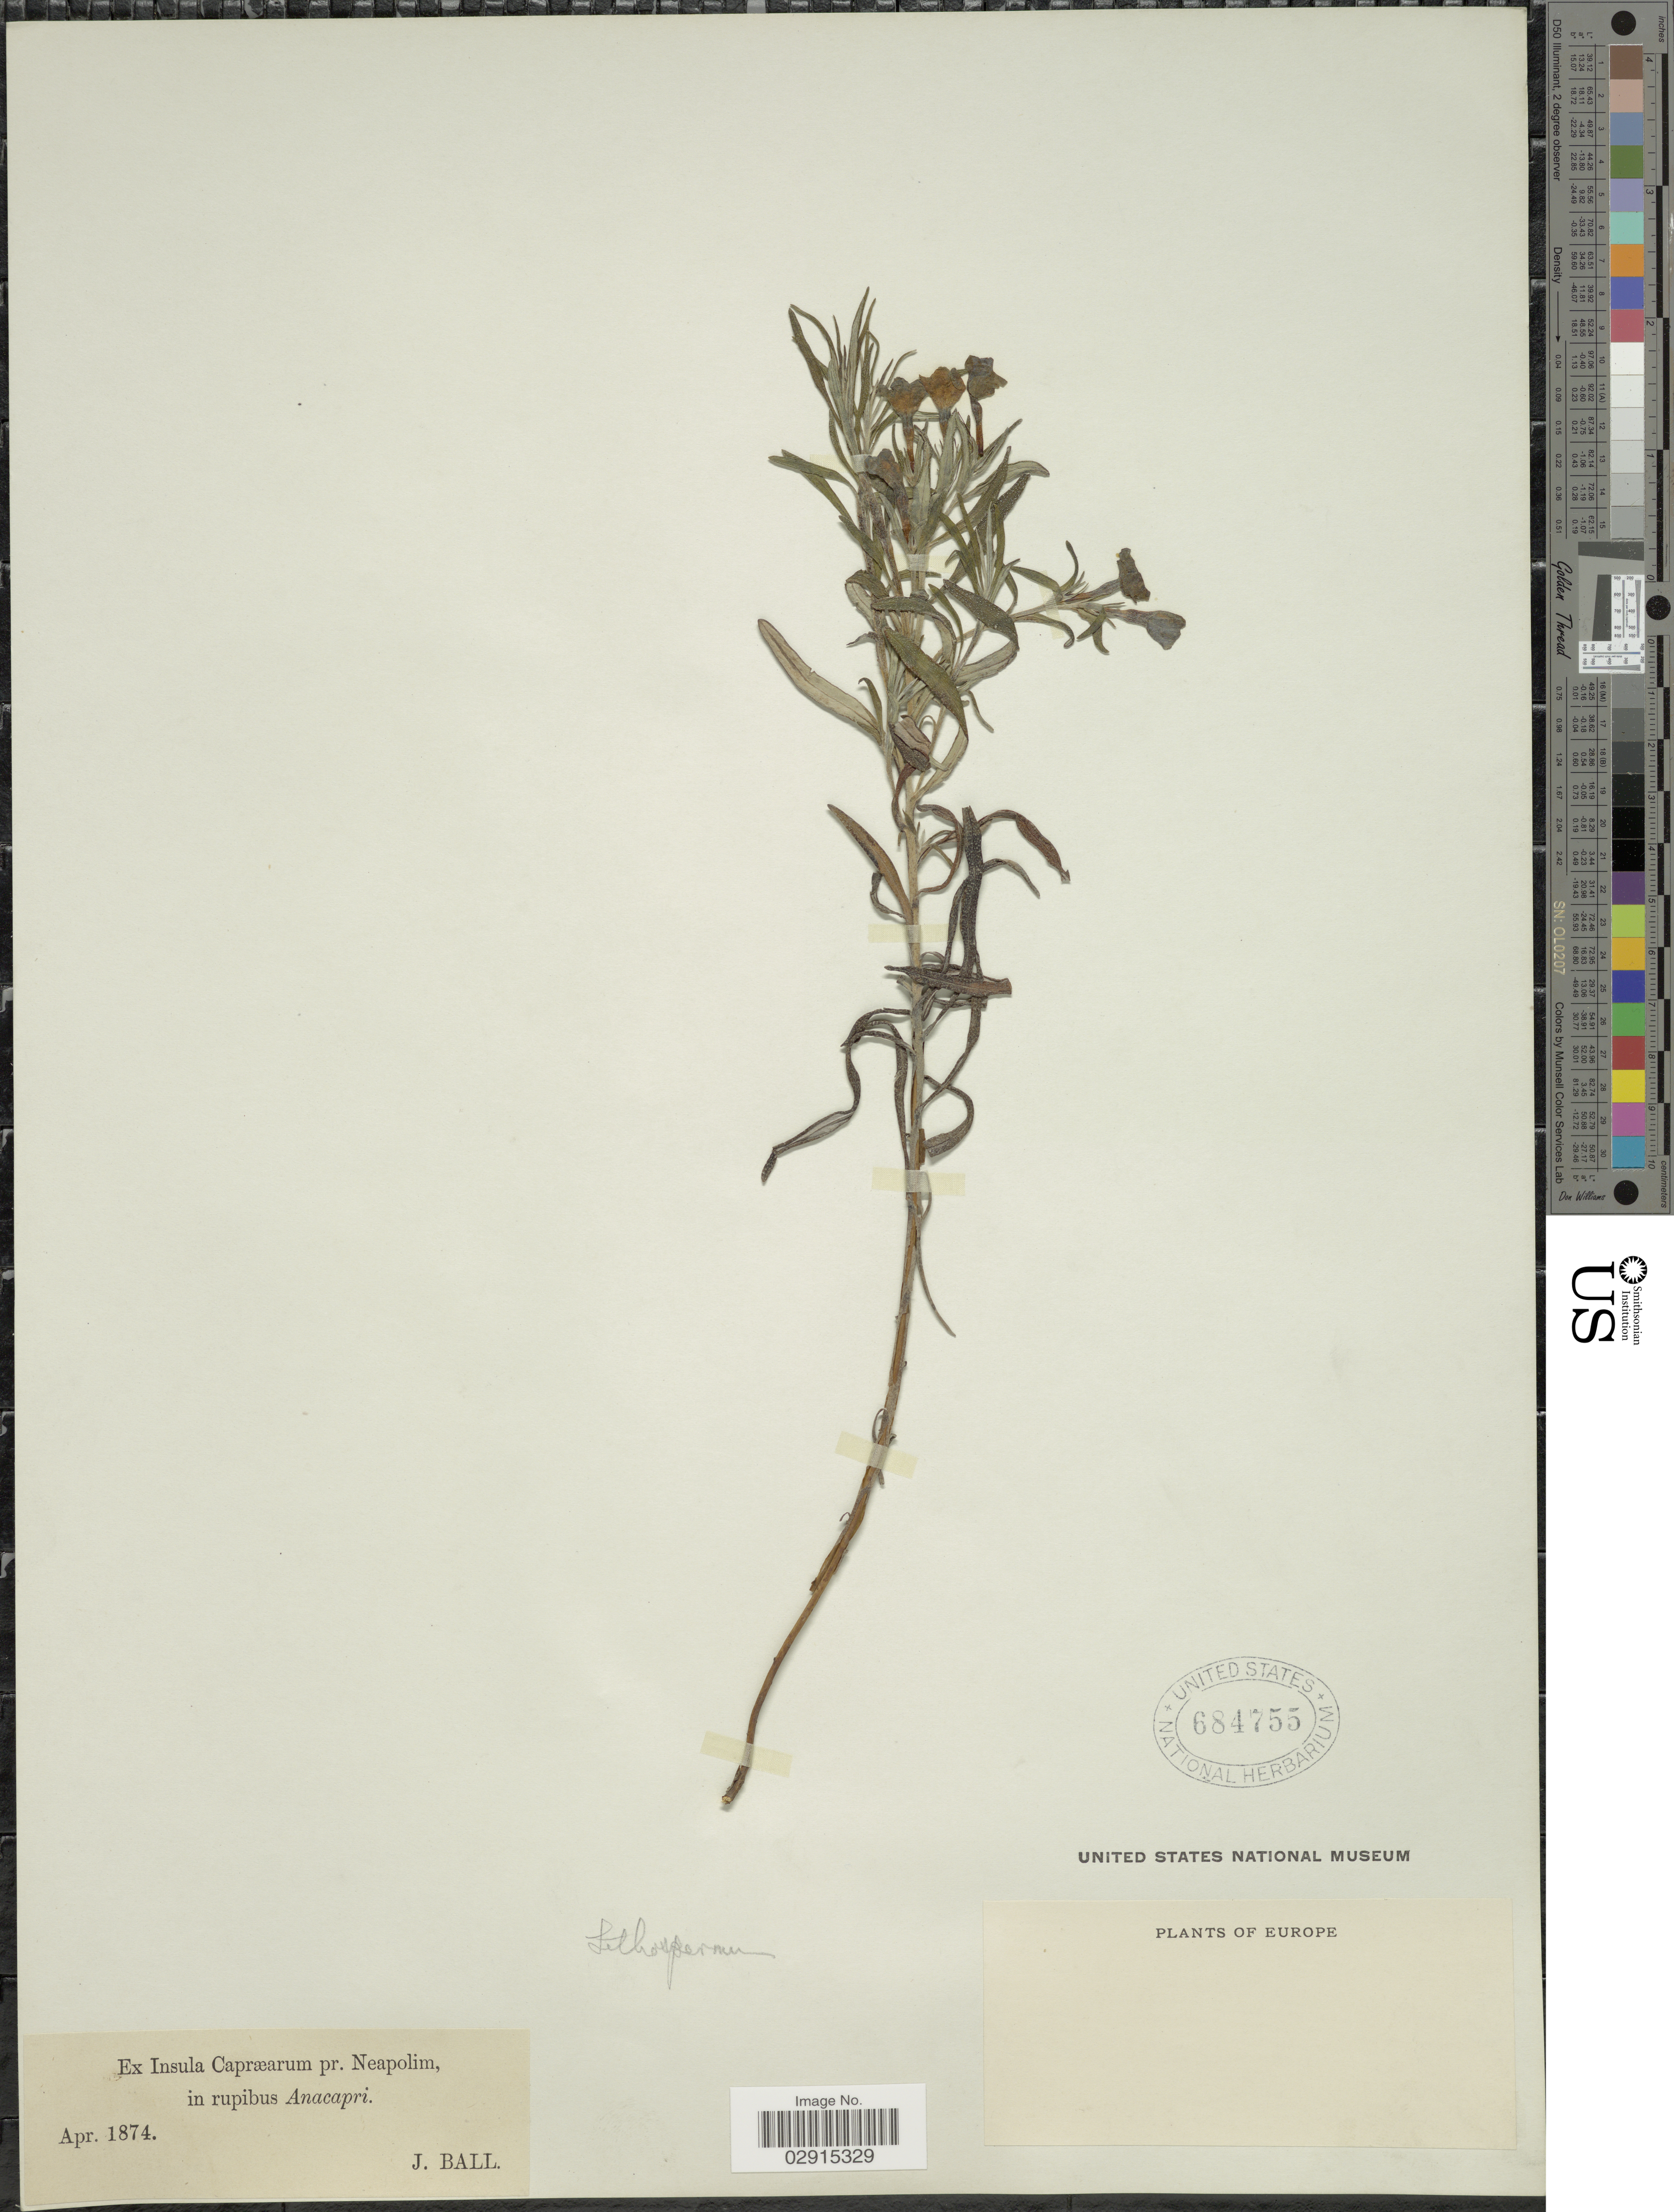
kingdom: Plantae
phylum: Tracheophyta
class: Magnoliopsida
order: Boraginales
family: Boraginaceae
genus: Lithospermum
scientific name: Lithospermum sp.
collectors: J. Ball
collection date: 1874-04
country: Italy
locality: Ex Insula Capræarum pr. Neopolim, in rupibus Anacapri. Europe.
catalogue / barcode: US 684755